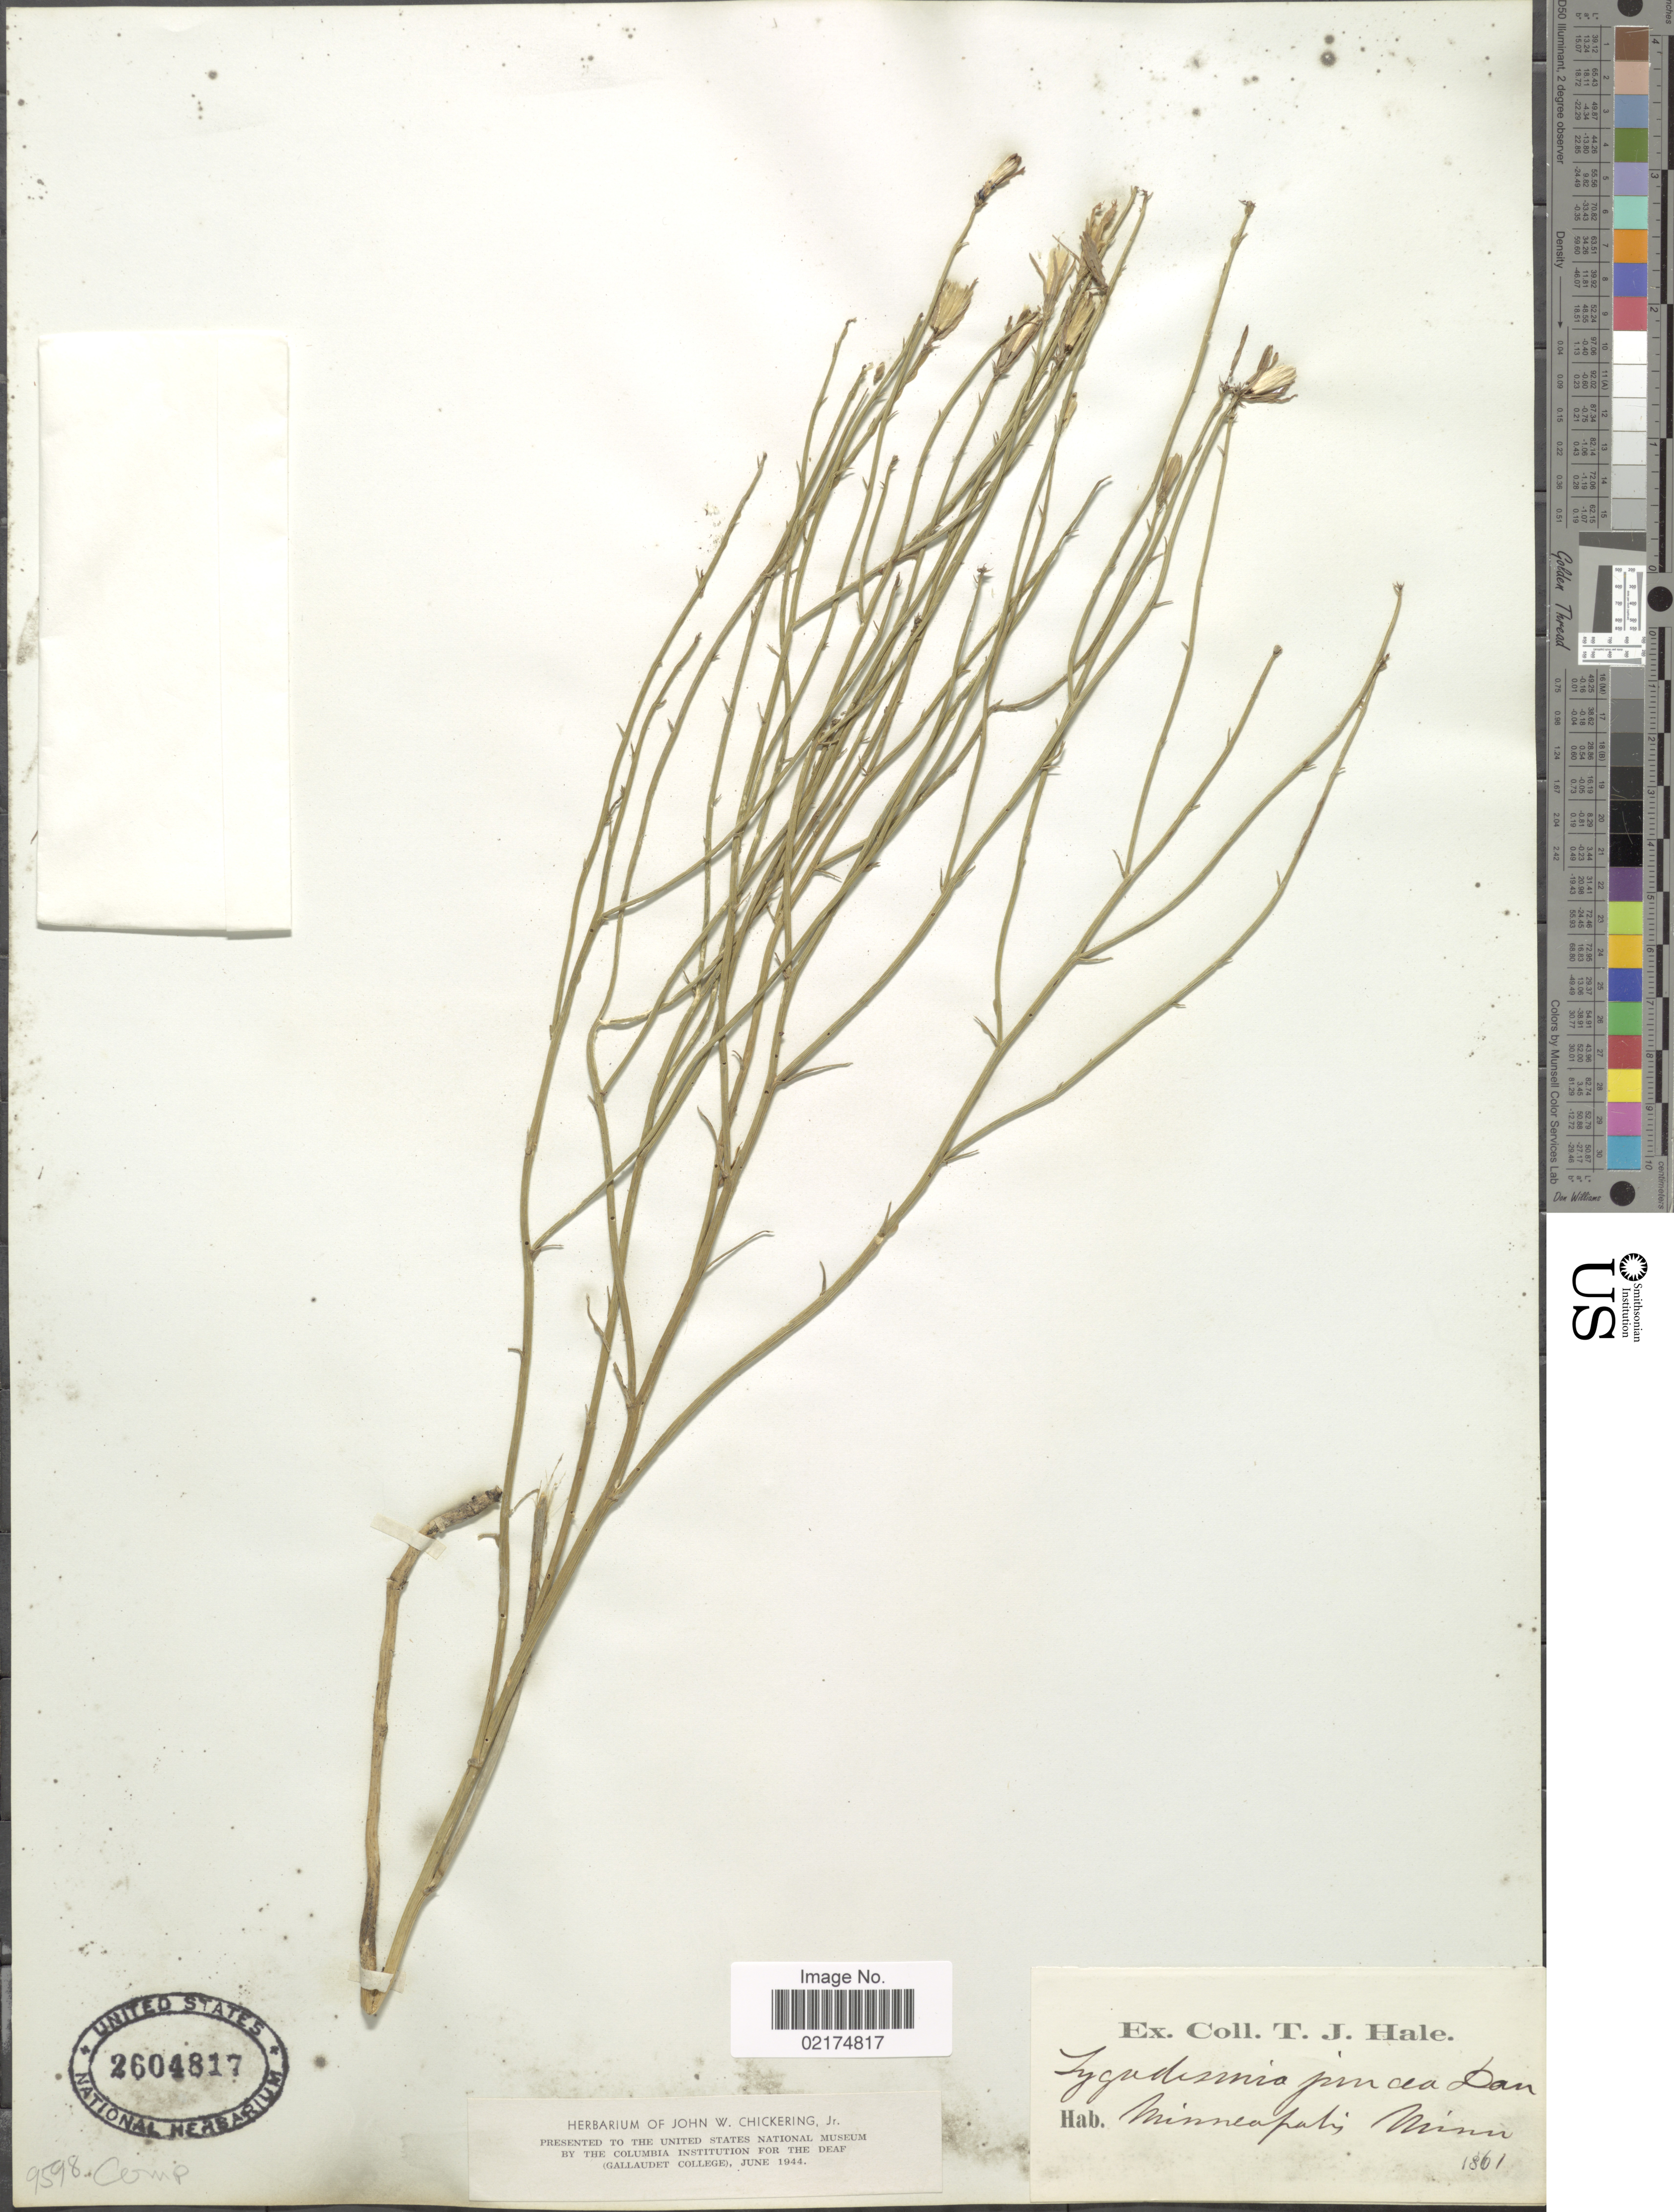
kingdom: Plantae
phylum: Tracheophyta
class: Magnoliopsida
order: Asterales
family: Asteraceae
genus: Lygodesmia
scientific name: Lygodesmia juncea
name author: D. Don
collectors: T. Hale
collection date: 1861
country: United States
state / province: Minnesota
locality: Minneapolis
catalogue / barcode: US 2604817